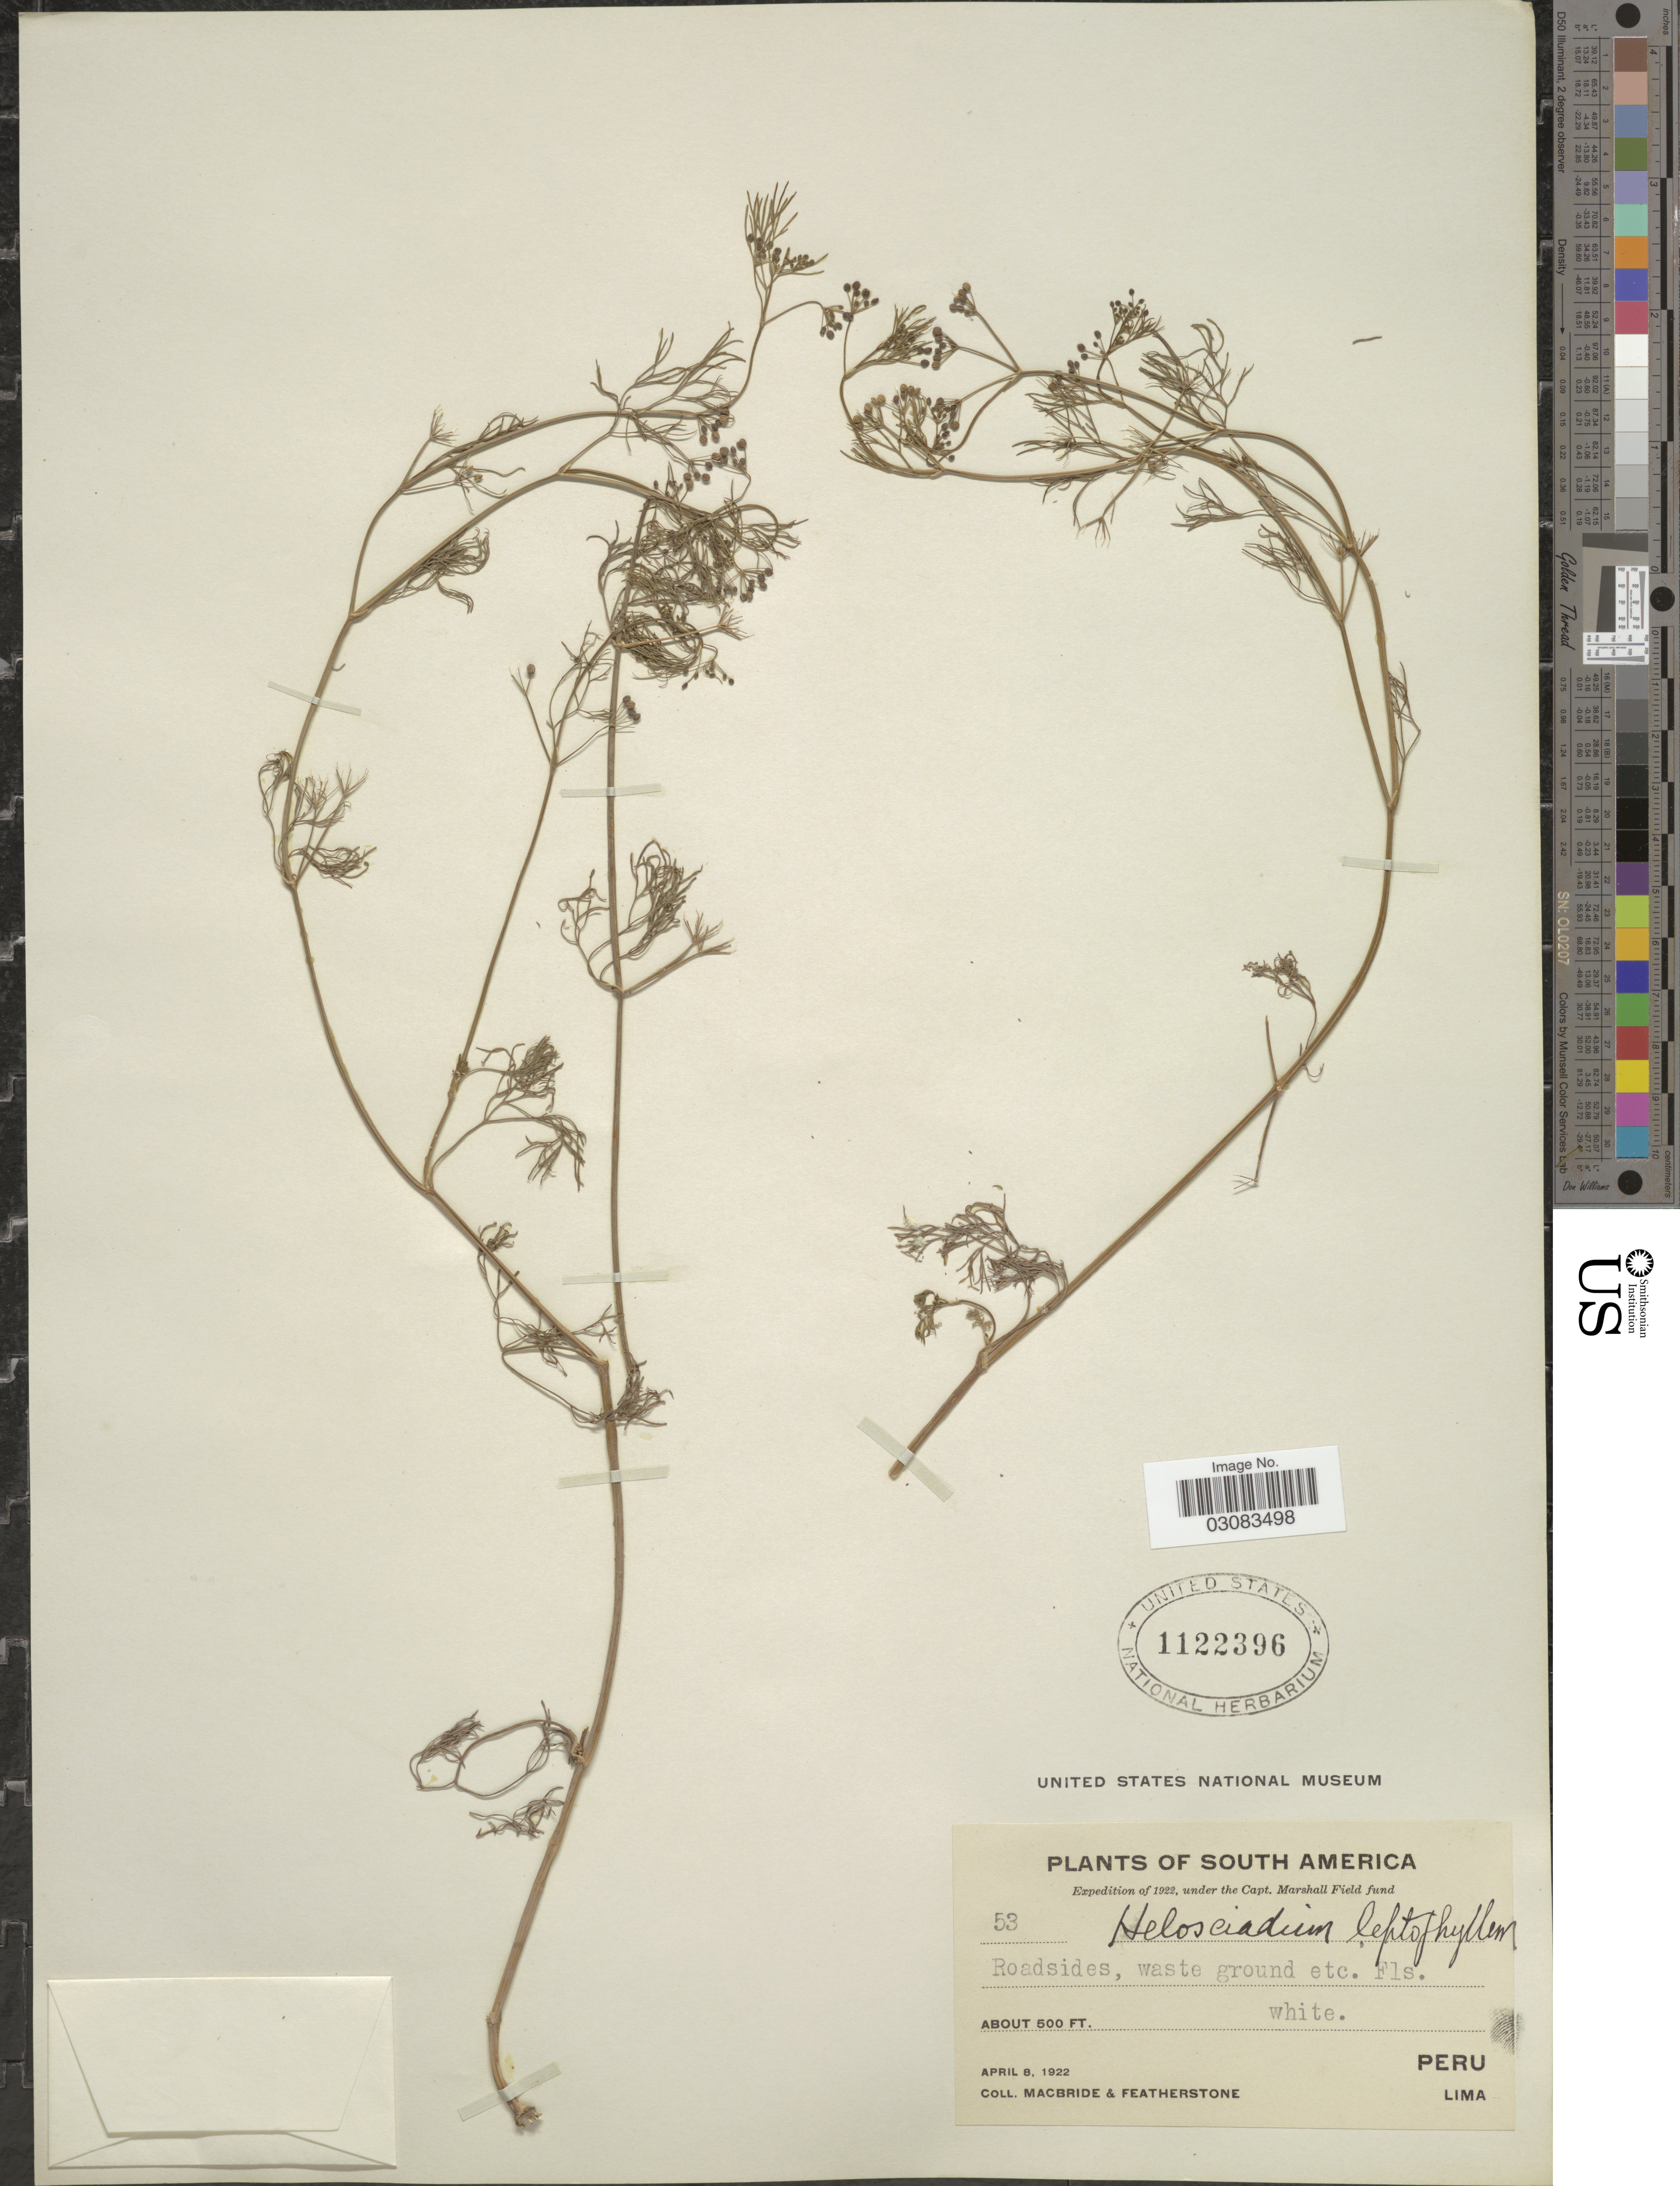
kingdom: Plantae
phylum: Tracheophyta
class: Magnoliopsida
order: Apiales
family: Apiaceae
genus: Cyclospermum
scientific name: Cyclospermum leptophyllum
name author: (Pers.) Sprague ex Britton & P. Wilson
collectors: Macbride, -- & -. Featherstone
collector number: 53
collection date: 1922-04-08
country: Peru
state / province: Lima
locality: Roadsides, waste ground.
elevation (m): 152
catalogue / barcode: US 1122396